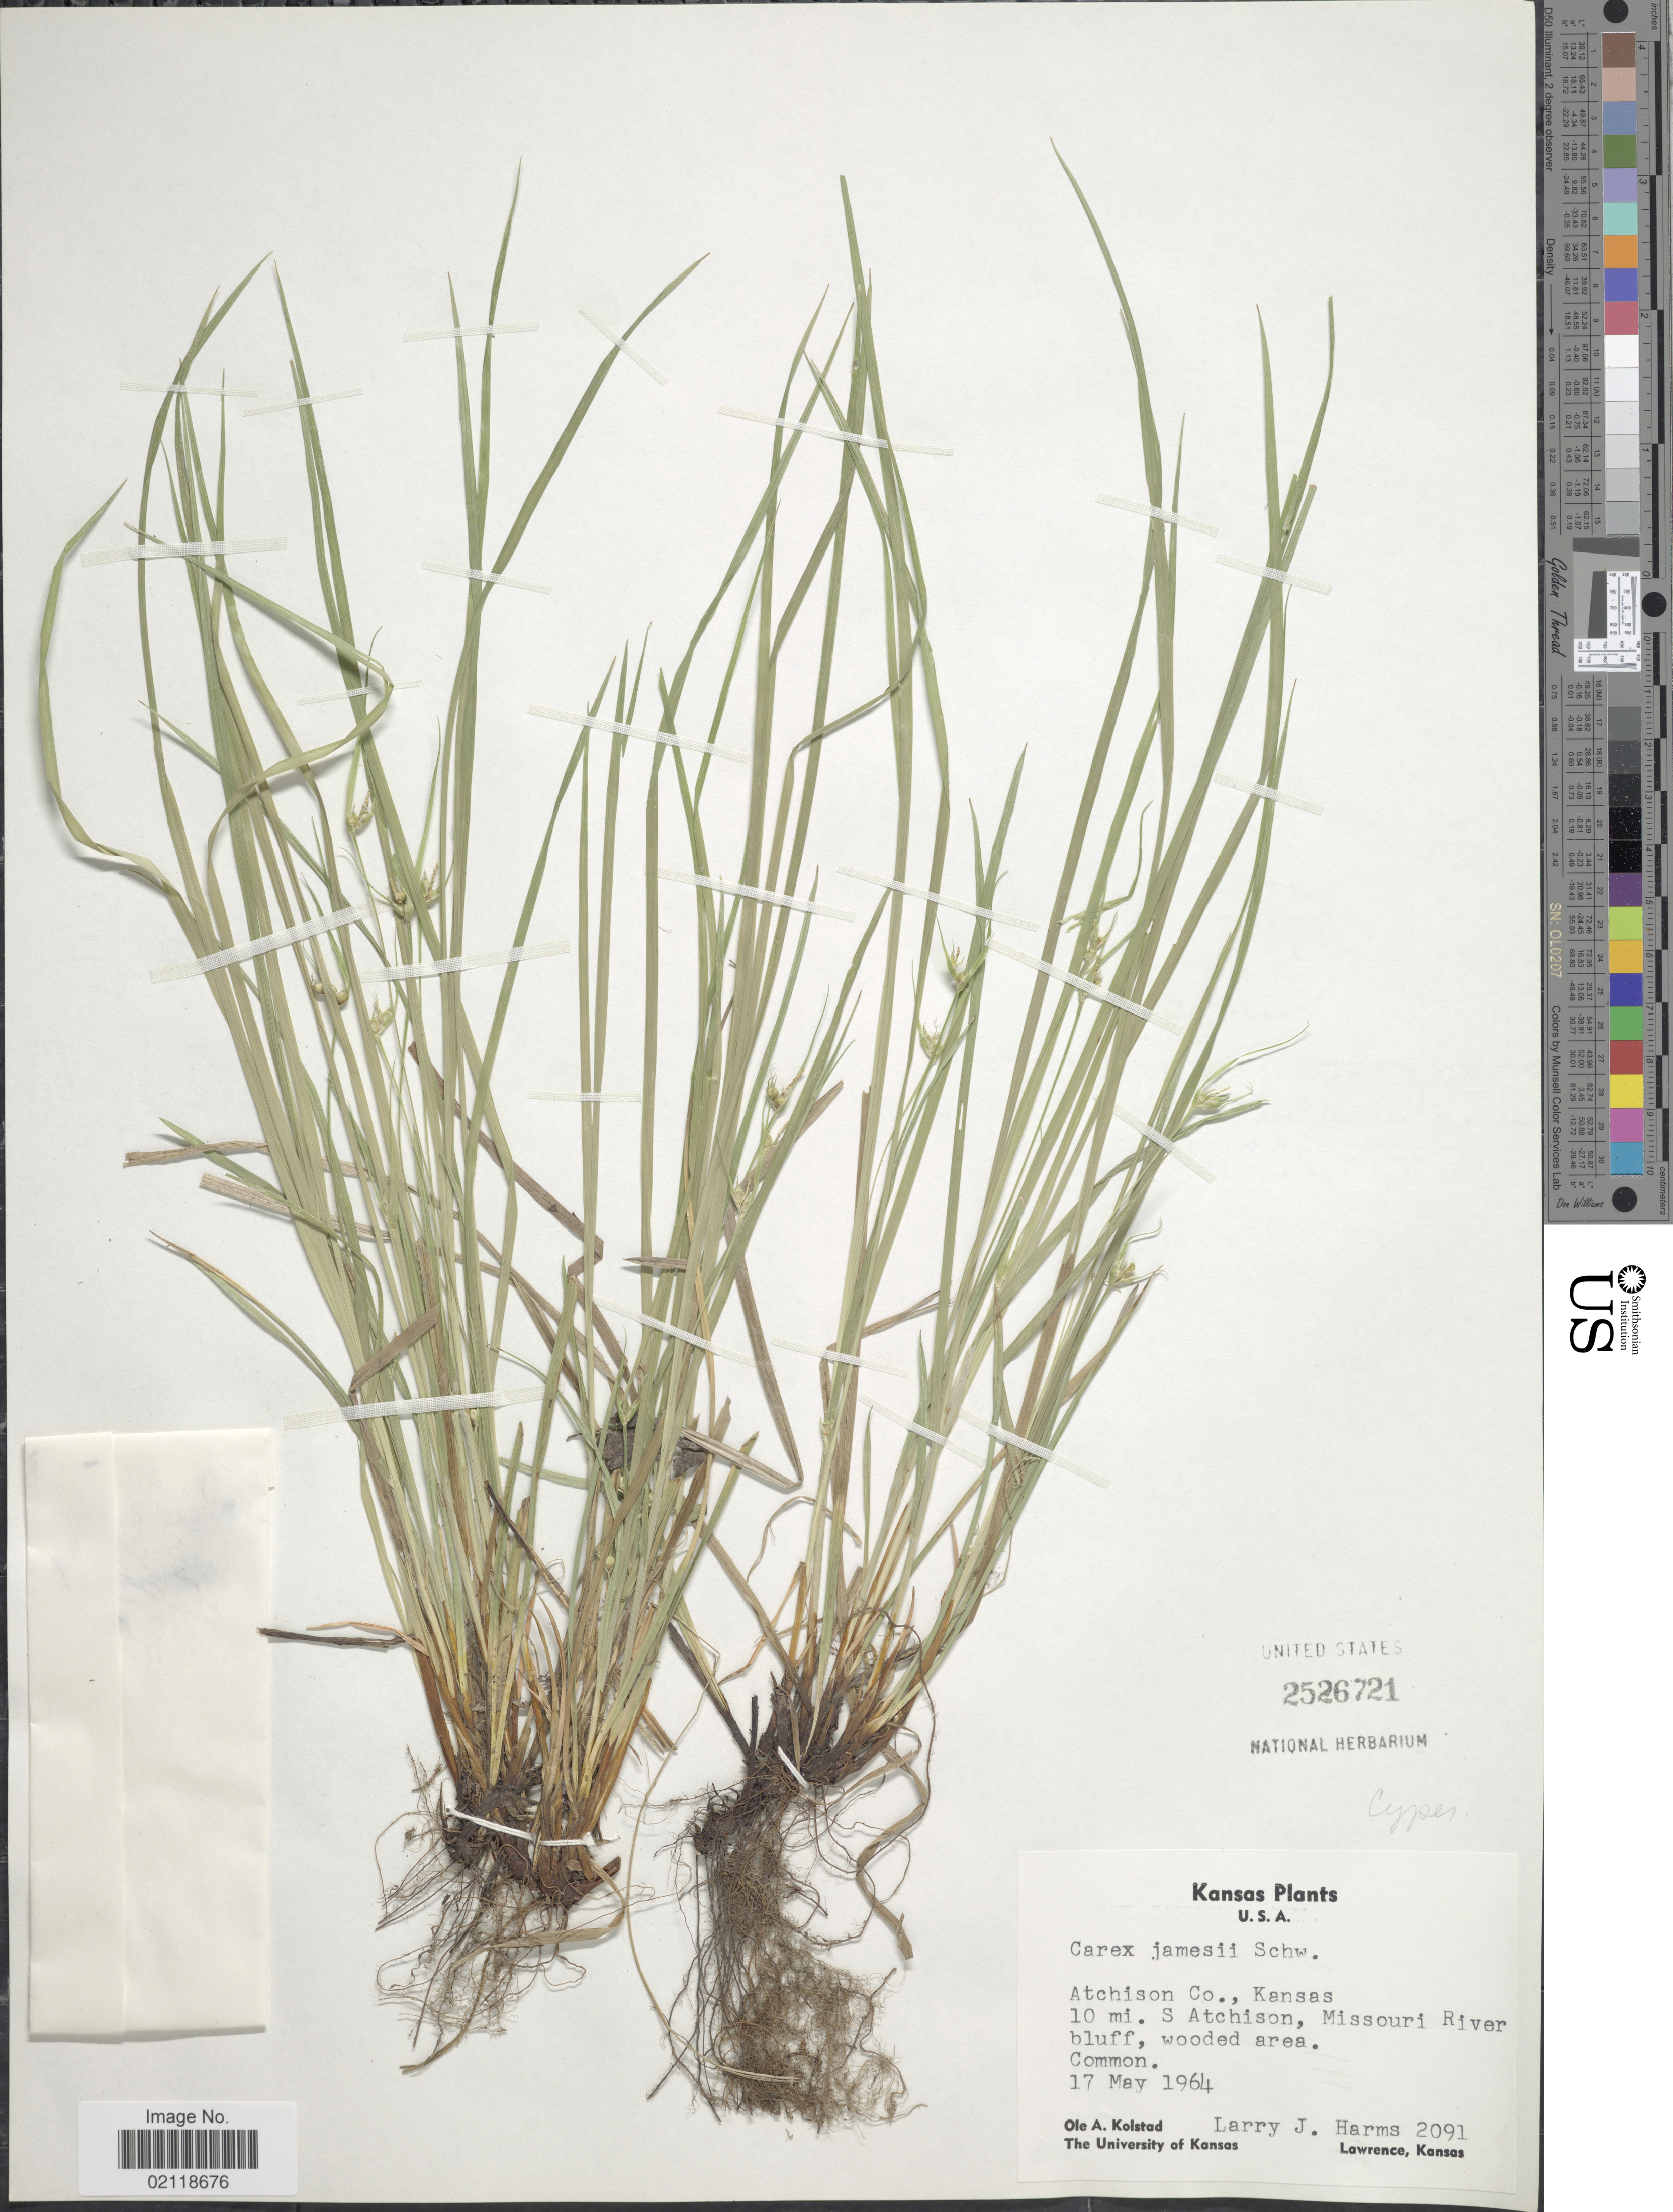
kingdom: Plantae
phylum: Tracheophyta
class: Liliopsida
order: Poales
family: Cyperaceae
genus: Carex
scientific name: Carex jamesii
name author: Schwein.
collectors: O. Kolstad & L. Harms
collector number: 2091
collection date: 1964-05-17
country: United States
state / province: Kansas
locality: Atchison Co., 10 mi. S. Atchison, Missouri River bluff, wooded area.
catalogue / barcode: US 2526721